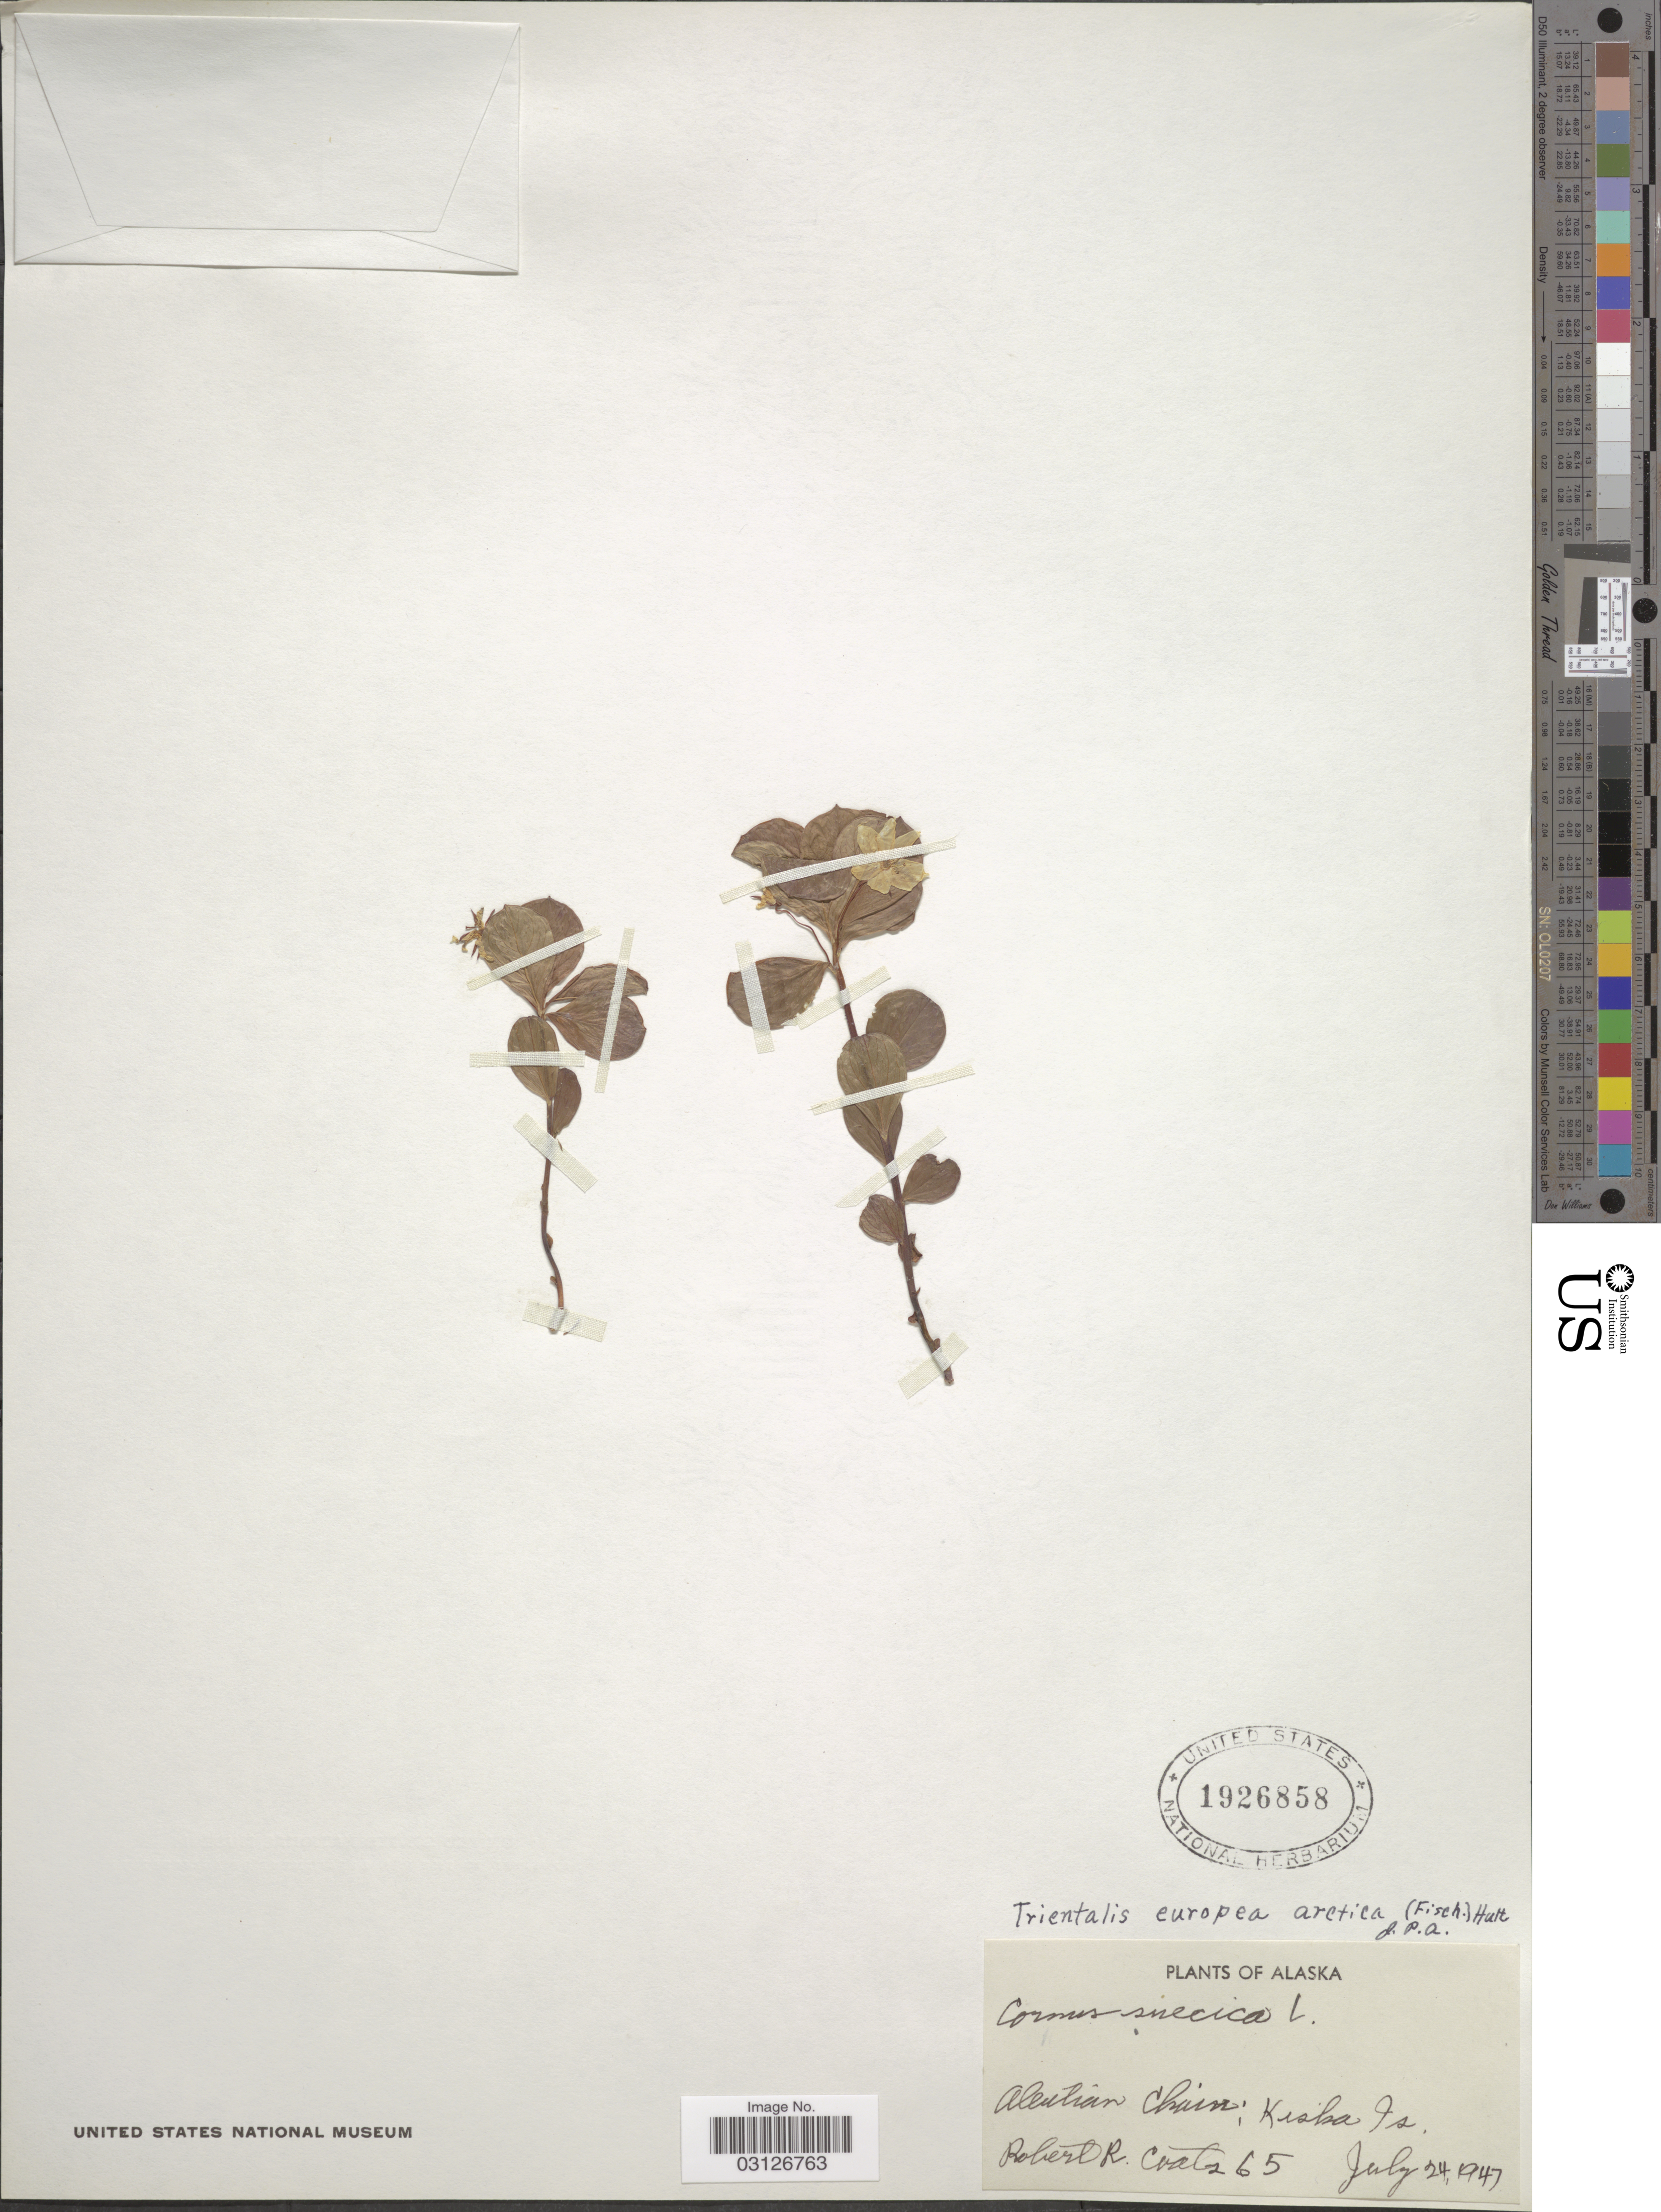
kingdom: Plantae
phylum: Tracheophyta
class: Magnoliopsida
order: Ericales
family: Primulaceae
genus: Trientalis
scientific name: Trientalis europaea subsp. arctica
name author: (Fisch. ex Hook.) Hultén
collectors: R. Coats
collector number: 65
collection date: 1947-07-24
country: United States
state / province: Alaska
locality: Aleutian Chain: Kiska Is.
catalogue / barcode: US 1926858